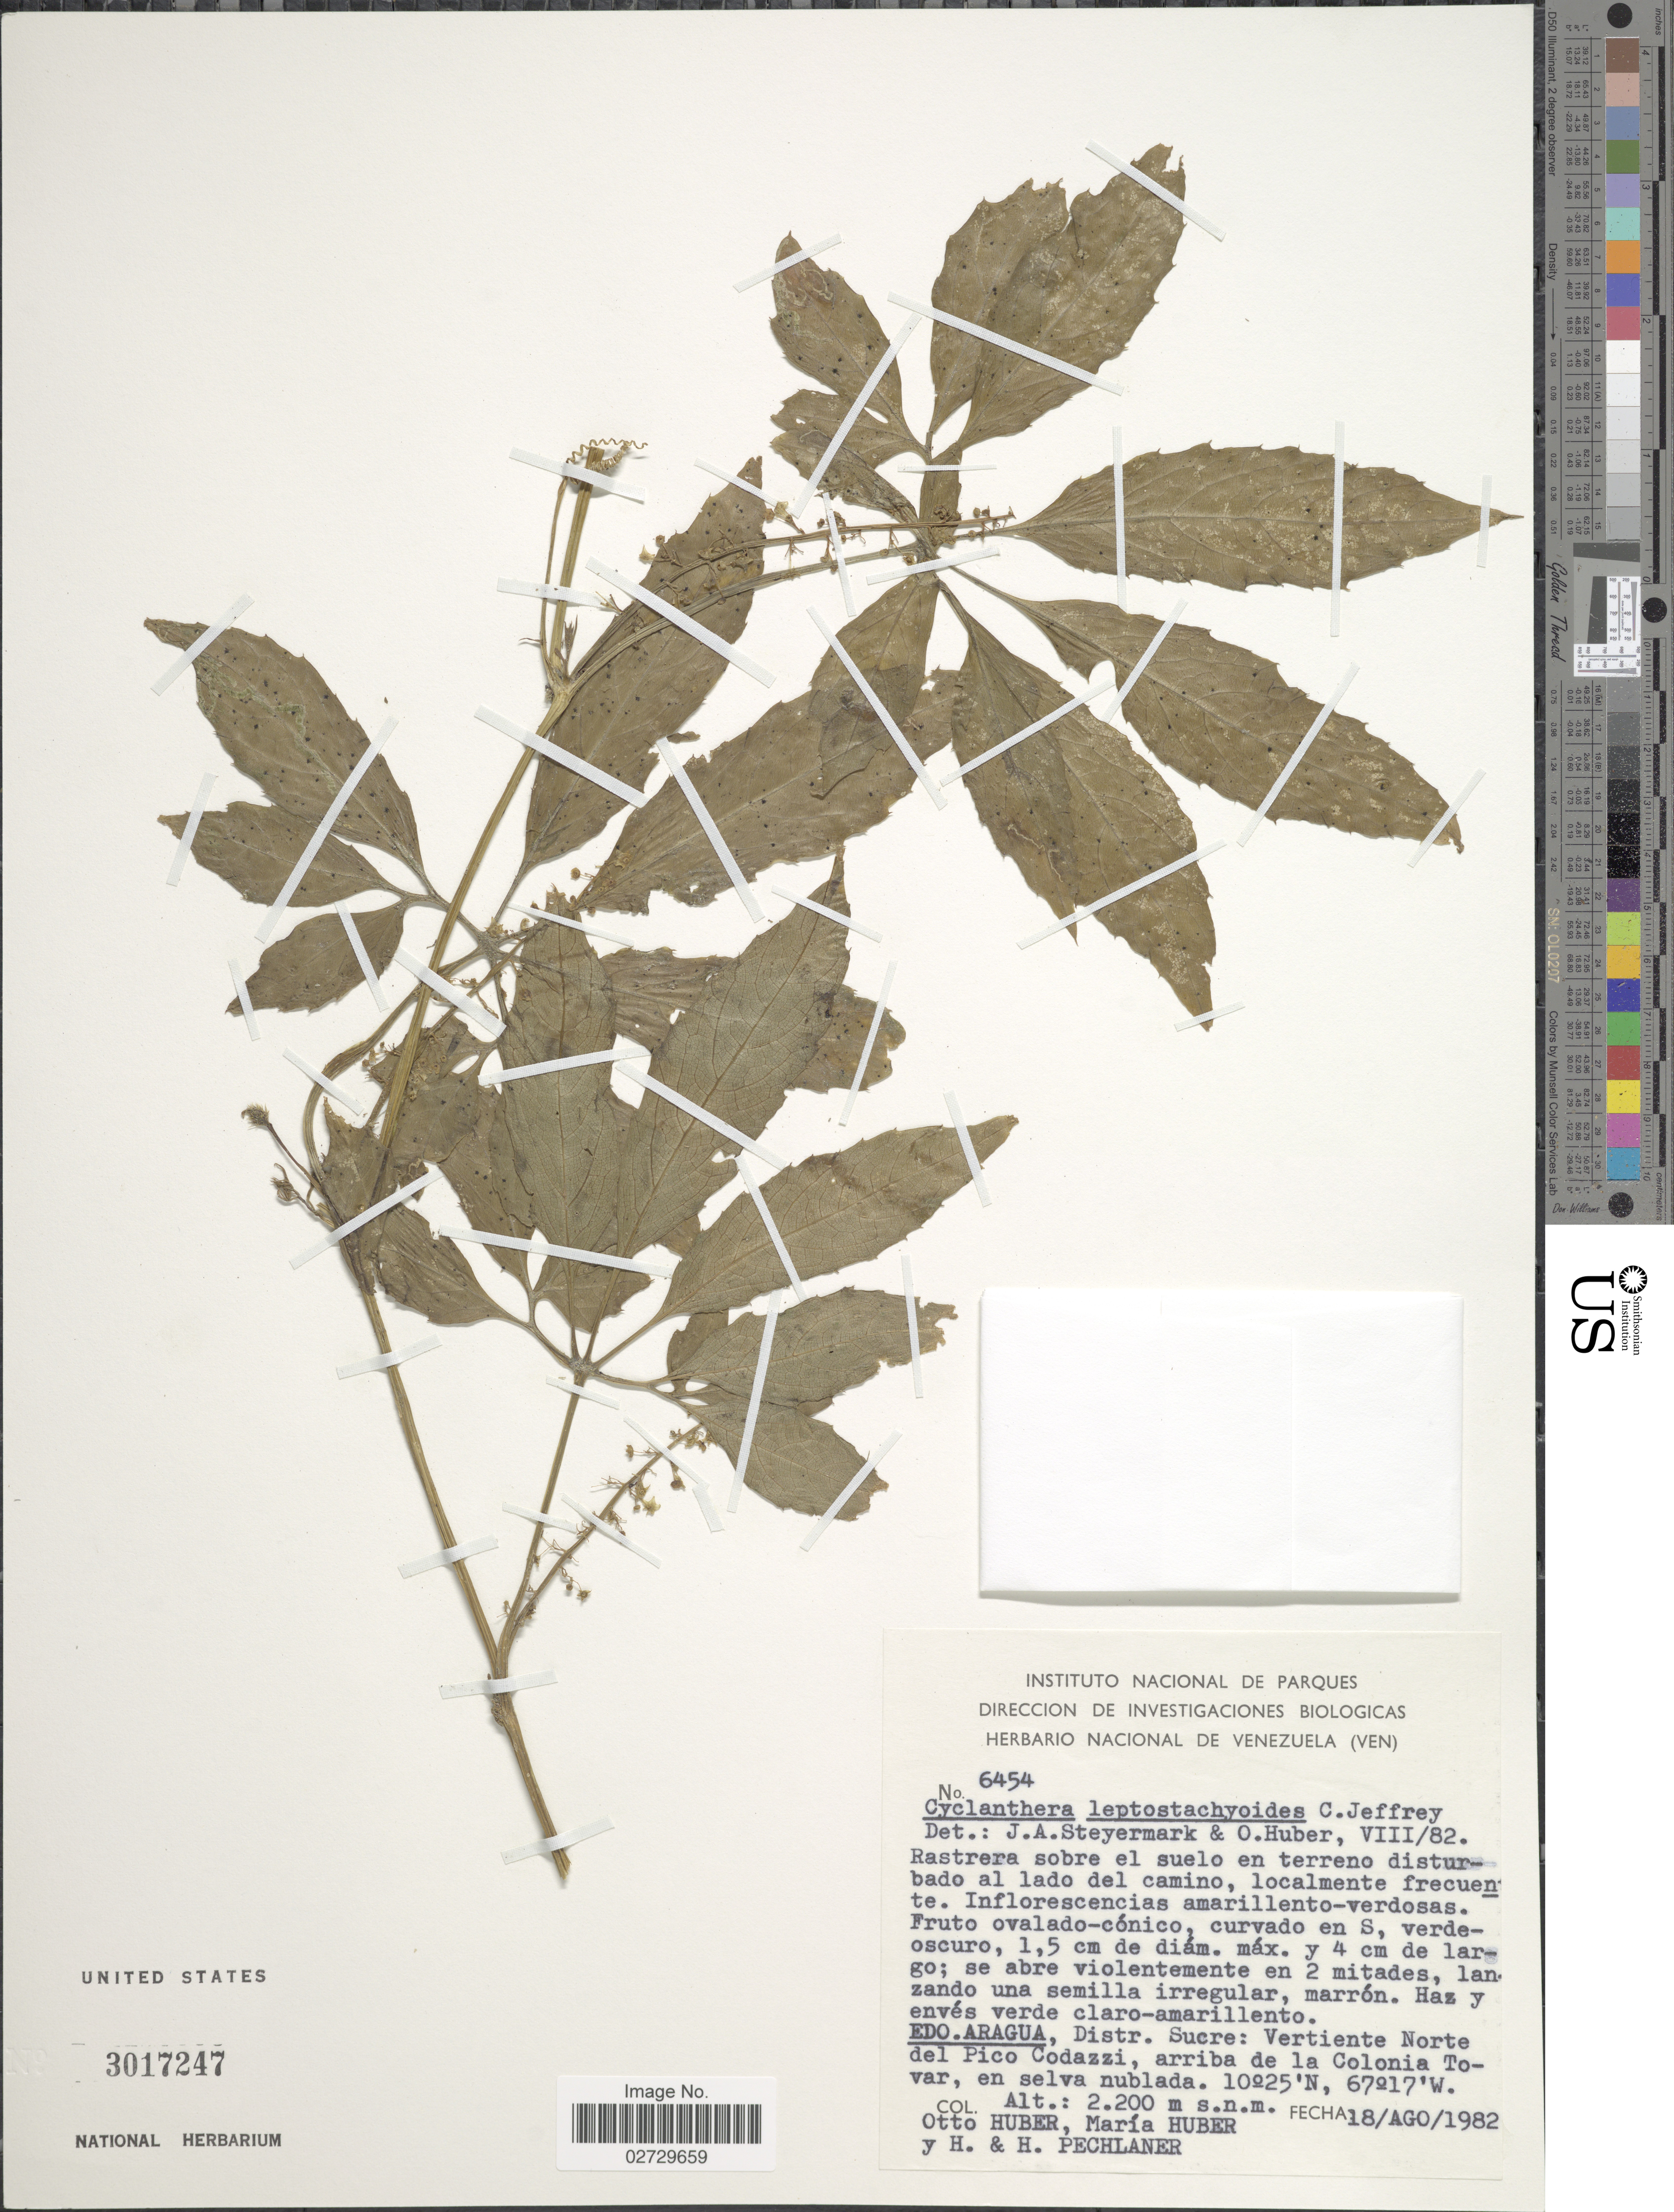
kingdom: Plantae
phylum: Tracheophyta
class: Magnoliopsida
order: Cucurbitales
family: Cucurbitaceae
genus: Cyclanthera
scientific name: Cyclanthera leptostachyoides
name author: C. Jeffrey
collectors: O. Huber, M. Huber, H. Pechlaner & H. Pechlaner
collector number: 6454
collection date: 1982-08-18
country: Venezuela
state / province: Aragua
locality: Edo. Aragua, Dist. Sucre: Vertiente Norte del Pico Codazzi, arriba de la Colonia Tovar, en selva nublada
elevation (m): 2200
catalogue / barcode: US 3017247